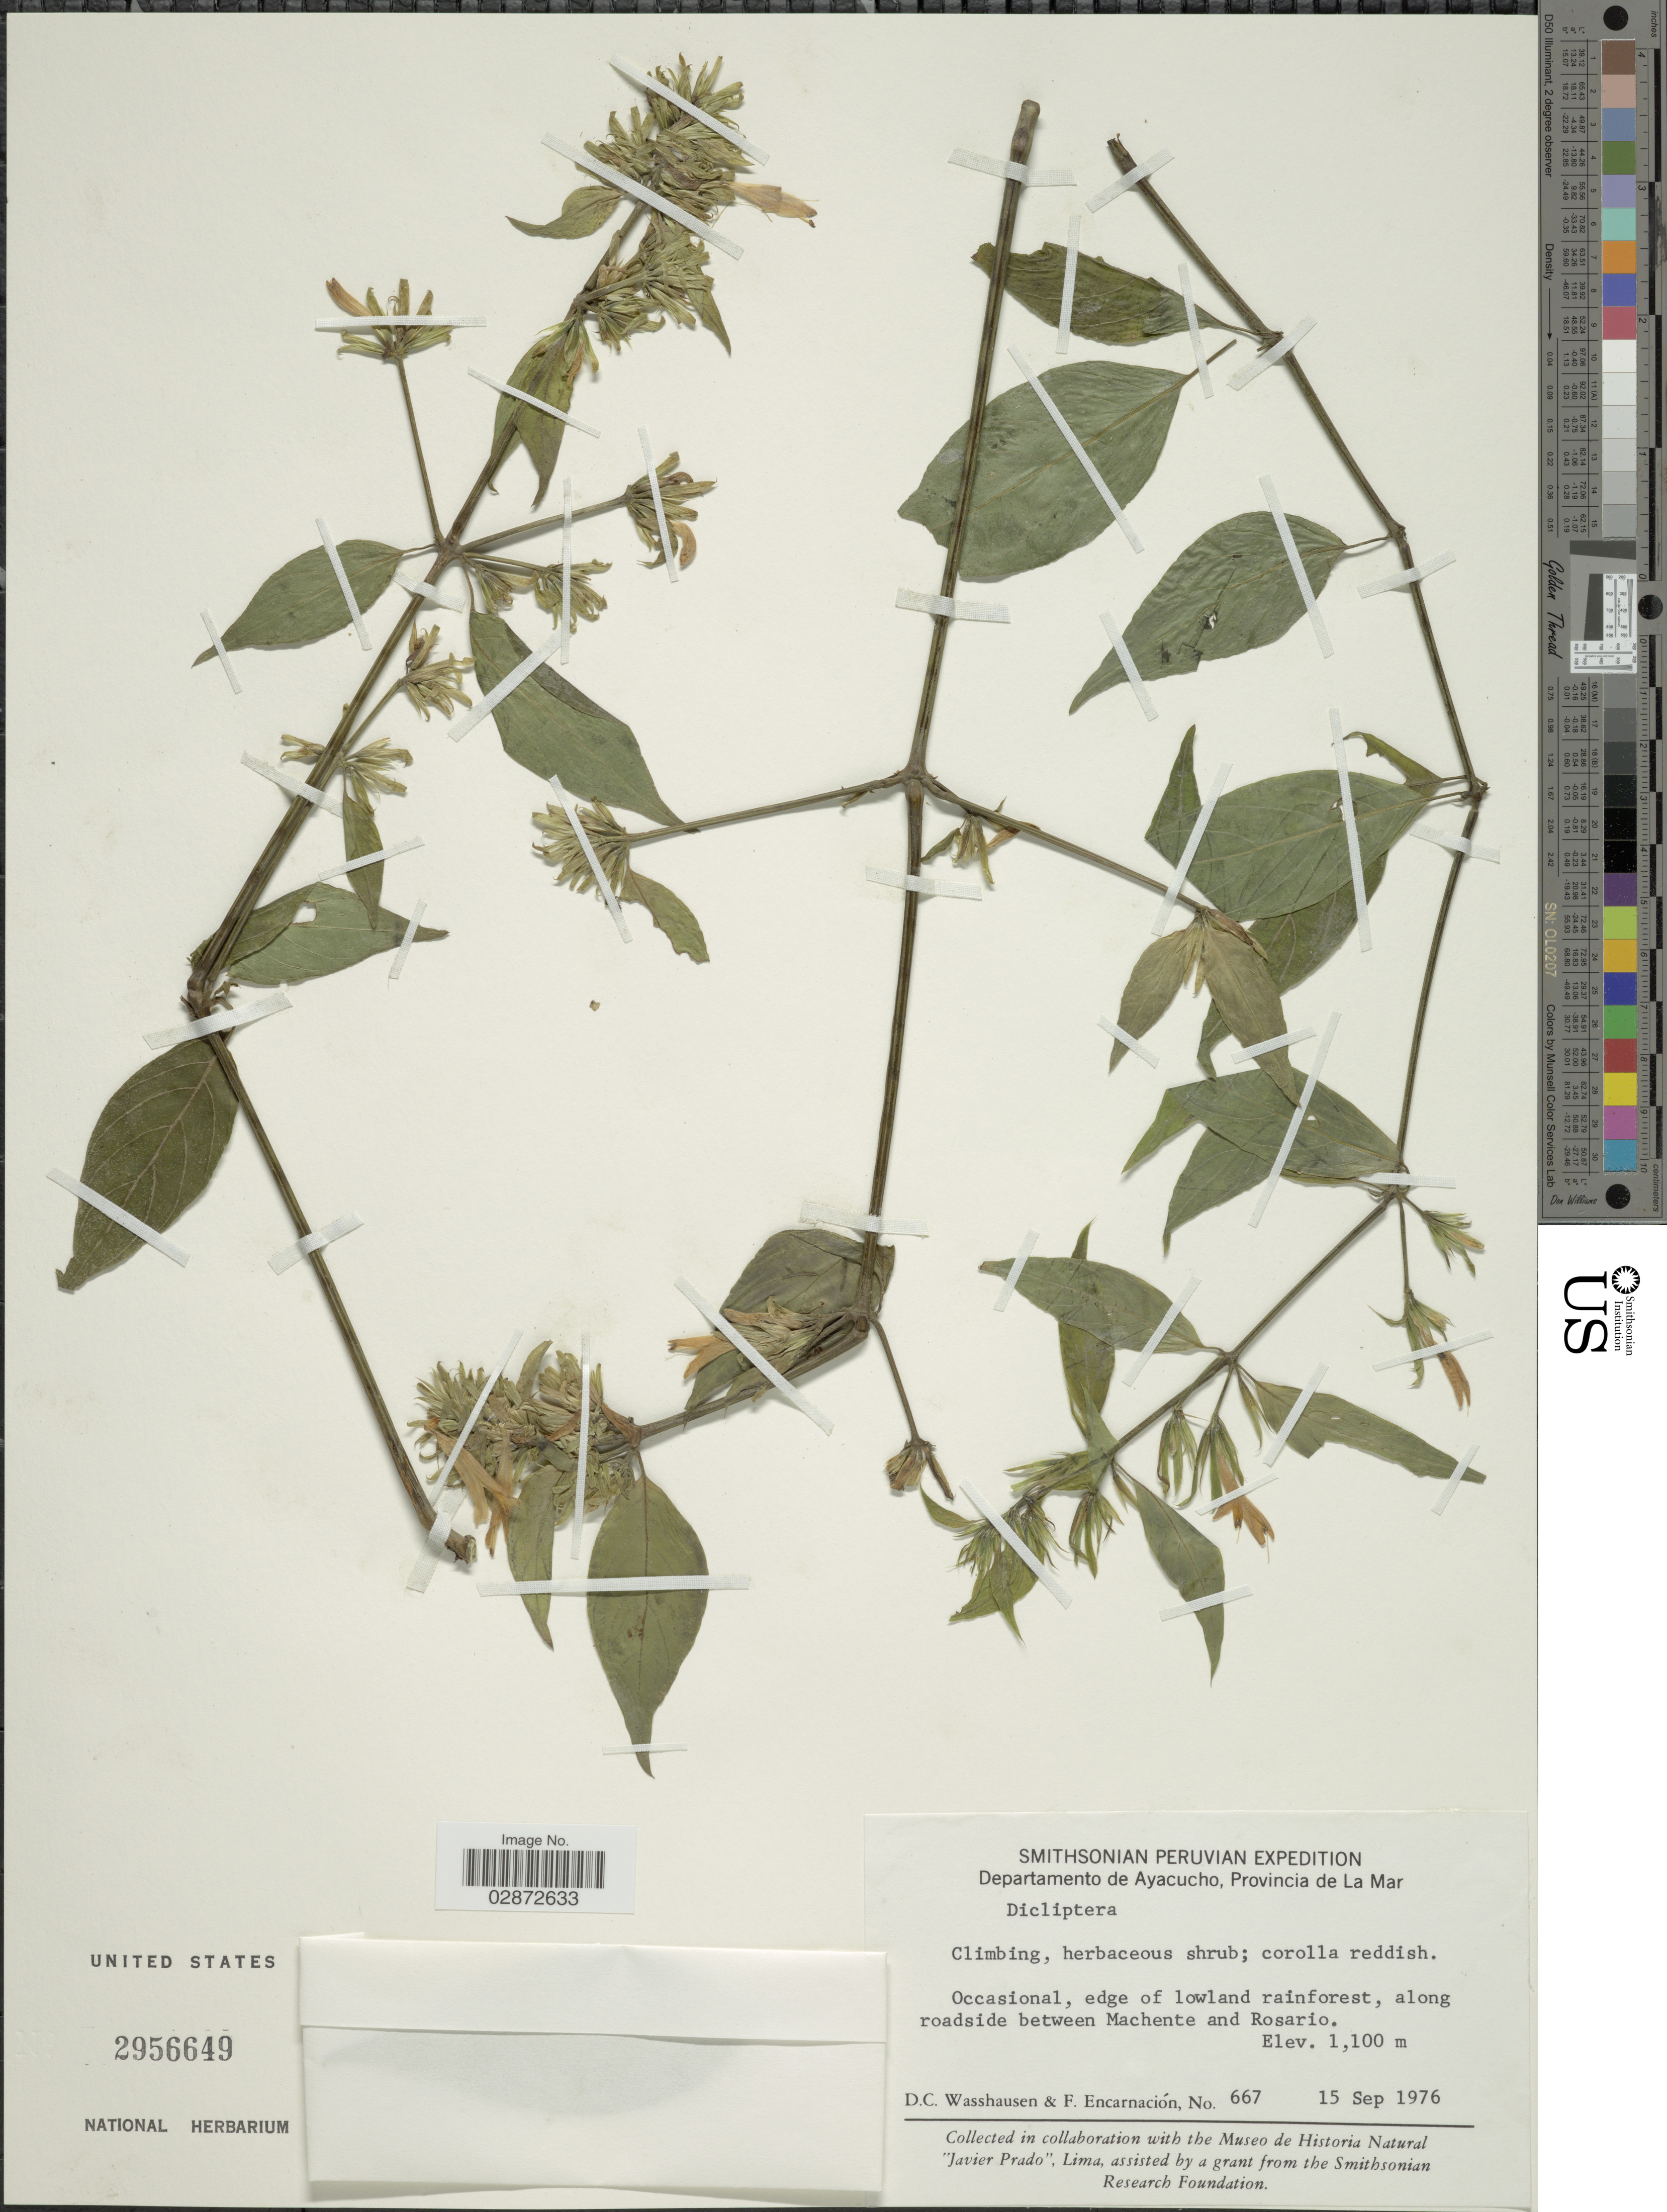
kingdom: Plantae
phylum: Tracheophyta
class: Magnoliopsida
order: Lamiales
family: Acanthaceae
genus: Dicliptera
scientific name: Dicliptera sp.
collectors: D. C. Wasshausen & F. Encarnación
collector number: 667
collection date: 1976-09-15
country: Peru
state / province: Ayacucho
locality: Departamento de Ayacucho, Provincia de La Mar. Occasional, edge of lowland rainforest, along roadside between Machente and Rosario.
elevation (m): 1100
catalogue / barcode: US 2956649